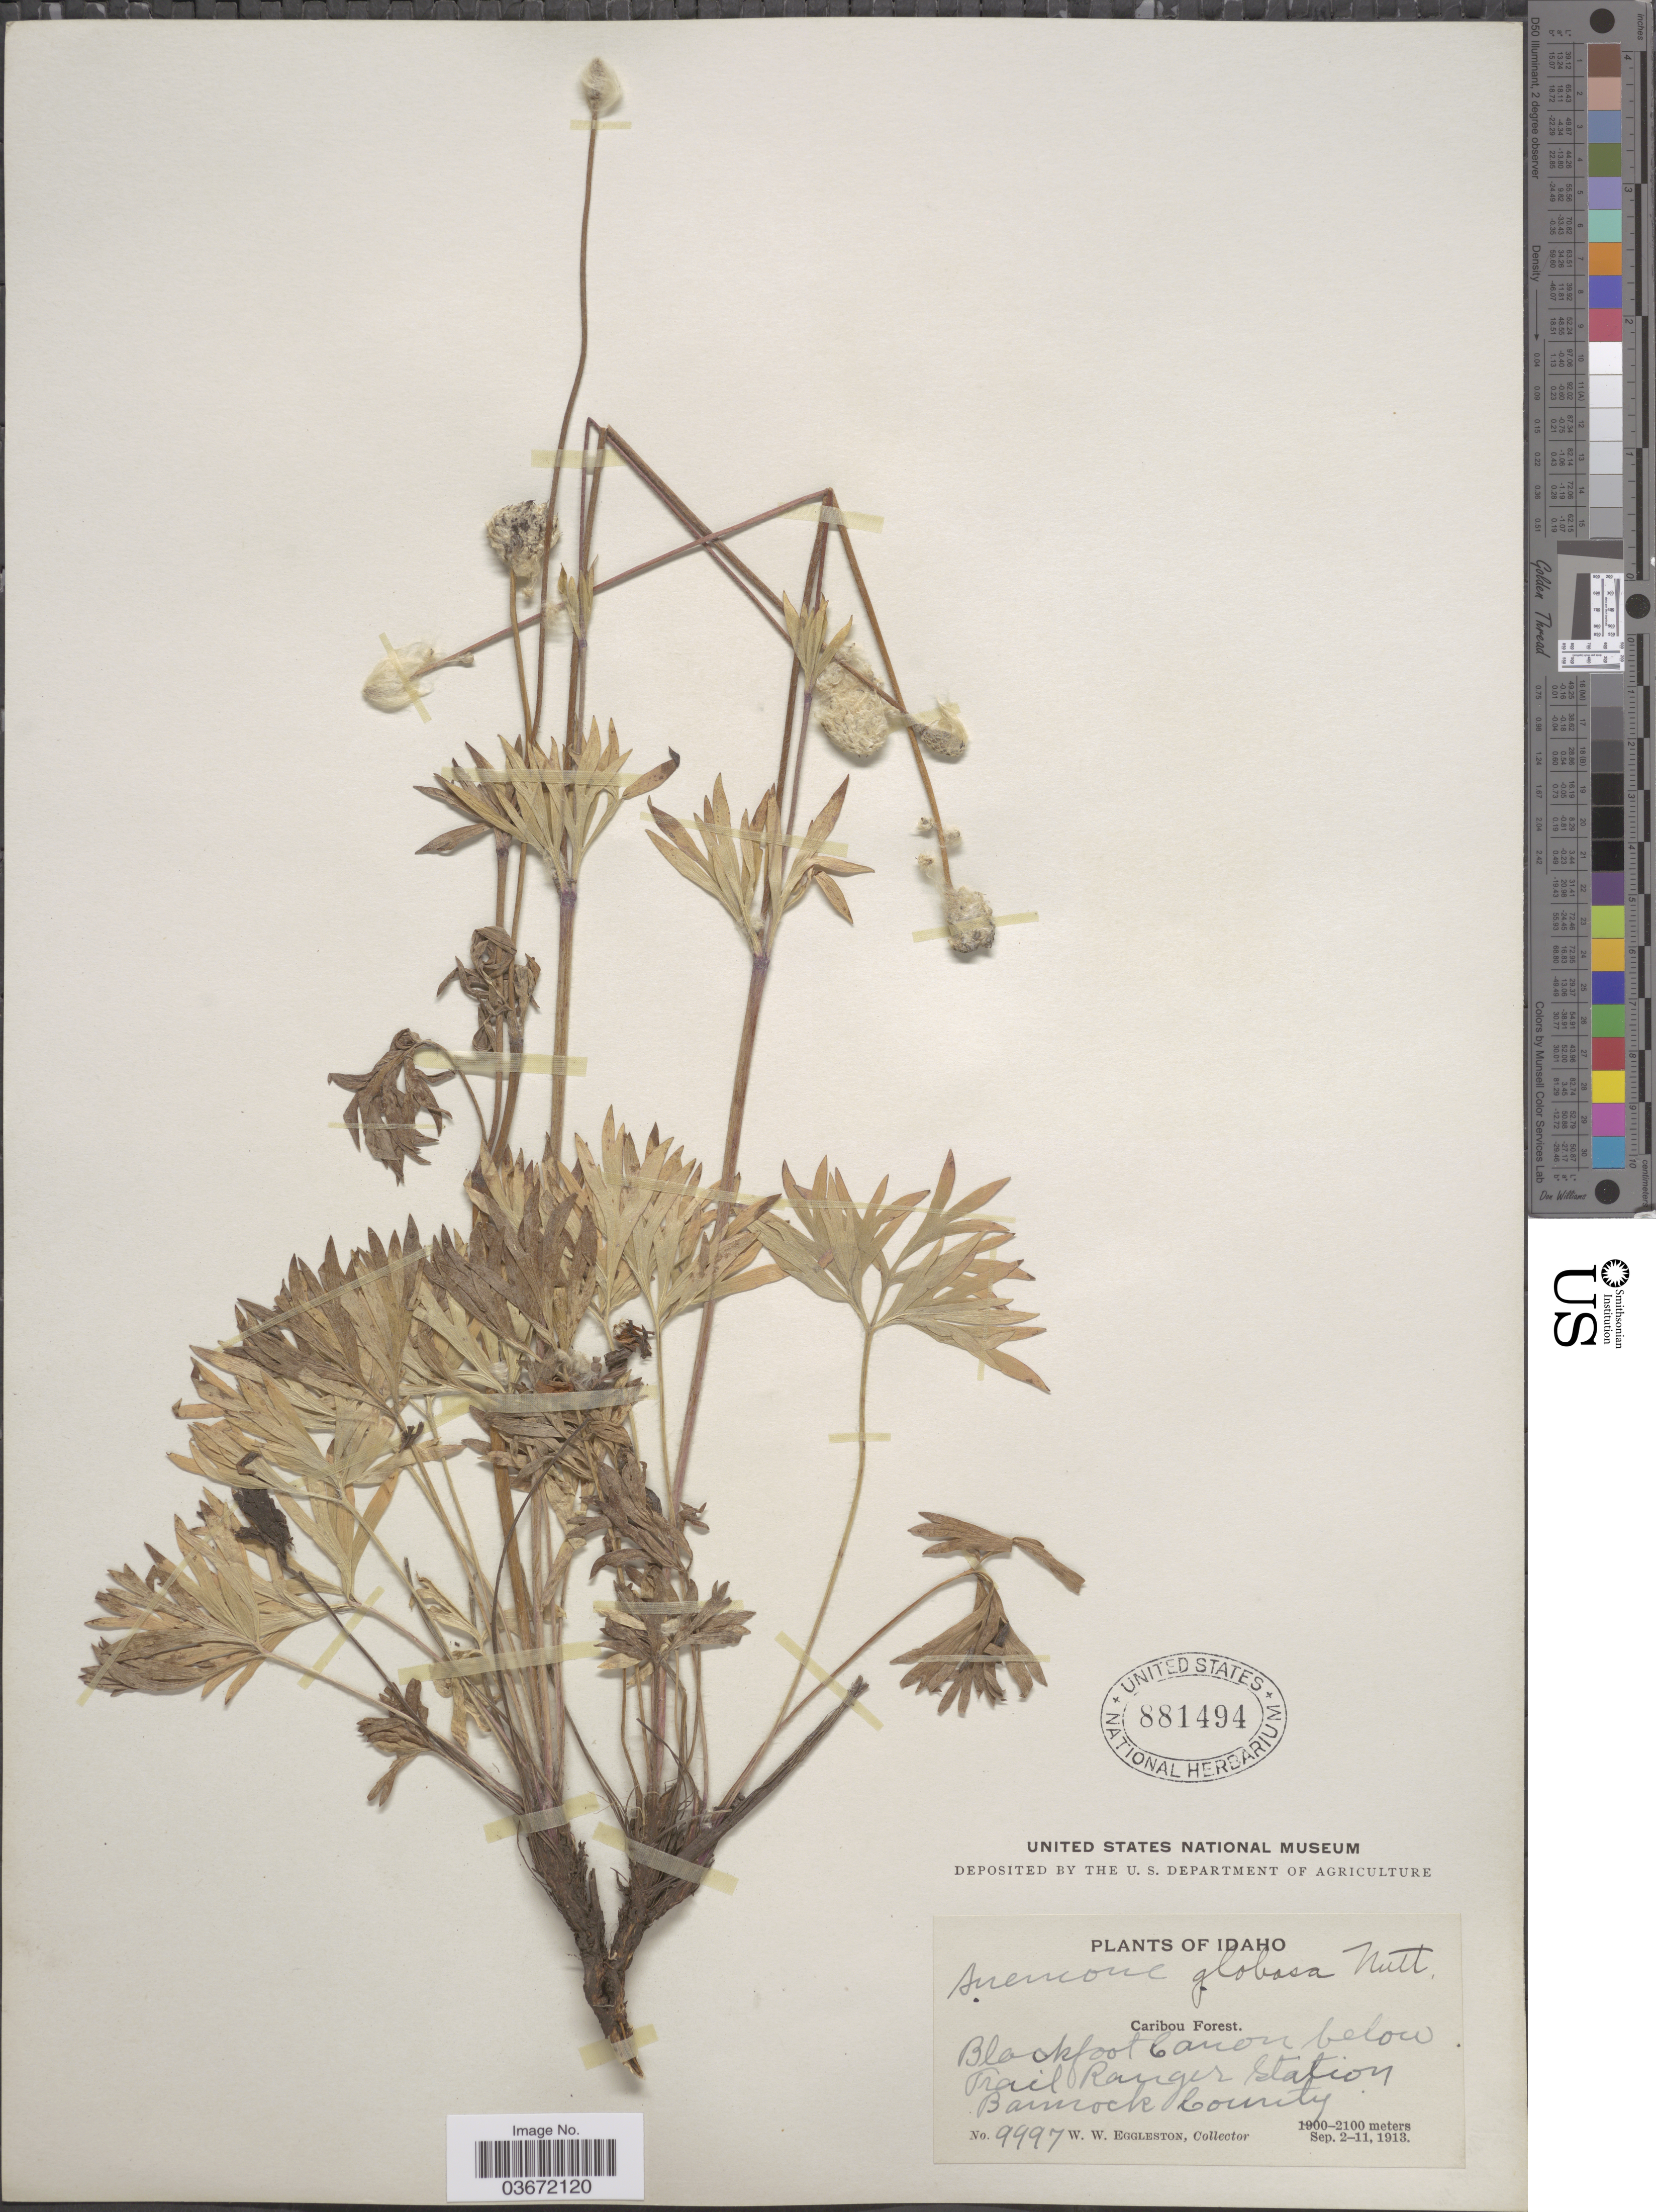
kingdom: Plantae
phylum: Tracheophyta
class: Magnoliopsida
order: Ranunculales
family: Ranunculaceae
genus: Anemone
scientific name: Anemone multifida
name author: Poir.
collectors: W. W. Eggleston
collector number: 9997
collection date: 1913-09-02/1913-09-11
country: United States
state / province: Idaho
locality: Caribou Forest. Blackfoot Canon below Trail Ranger Station Bannock County.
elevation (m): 1900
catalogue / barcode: US 881494